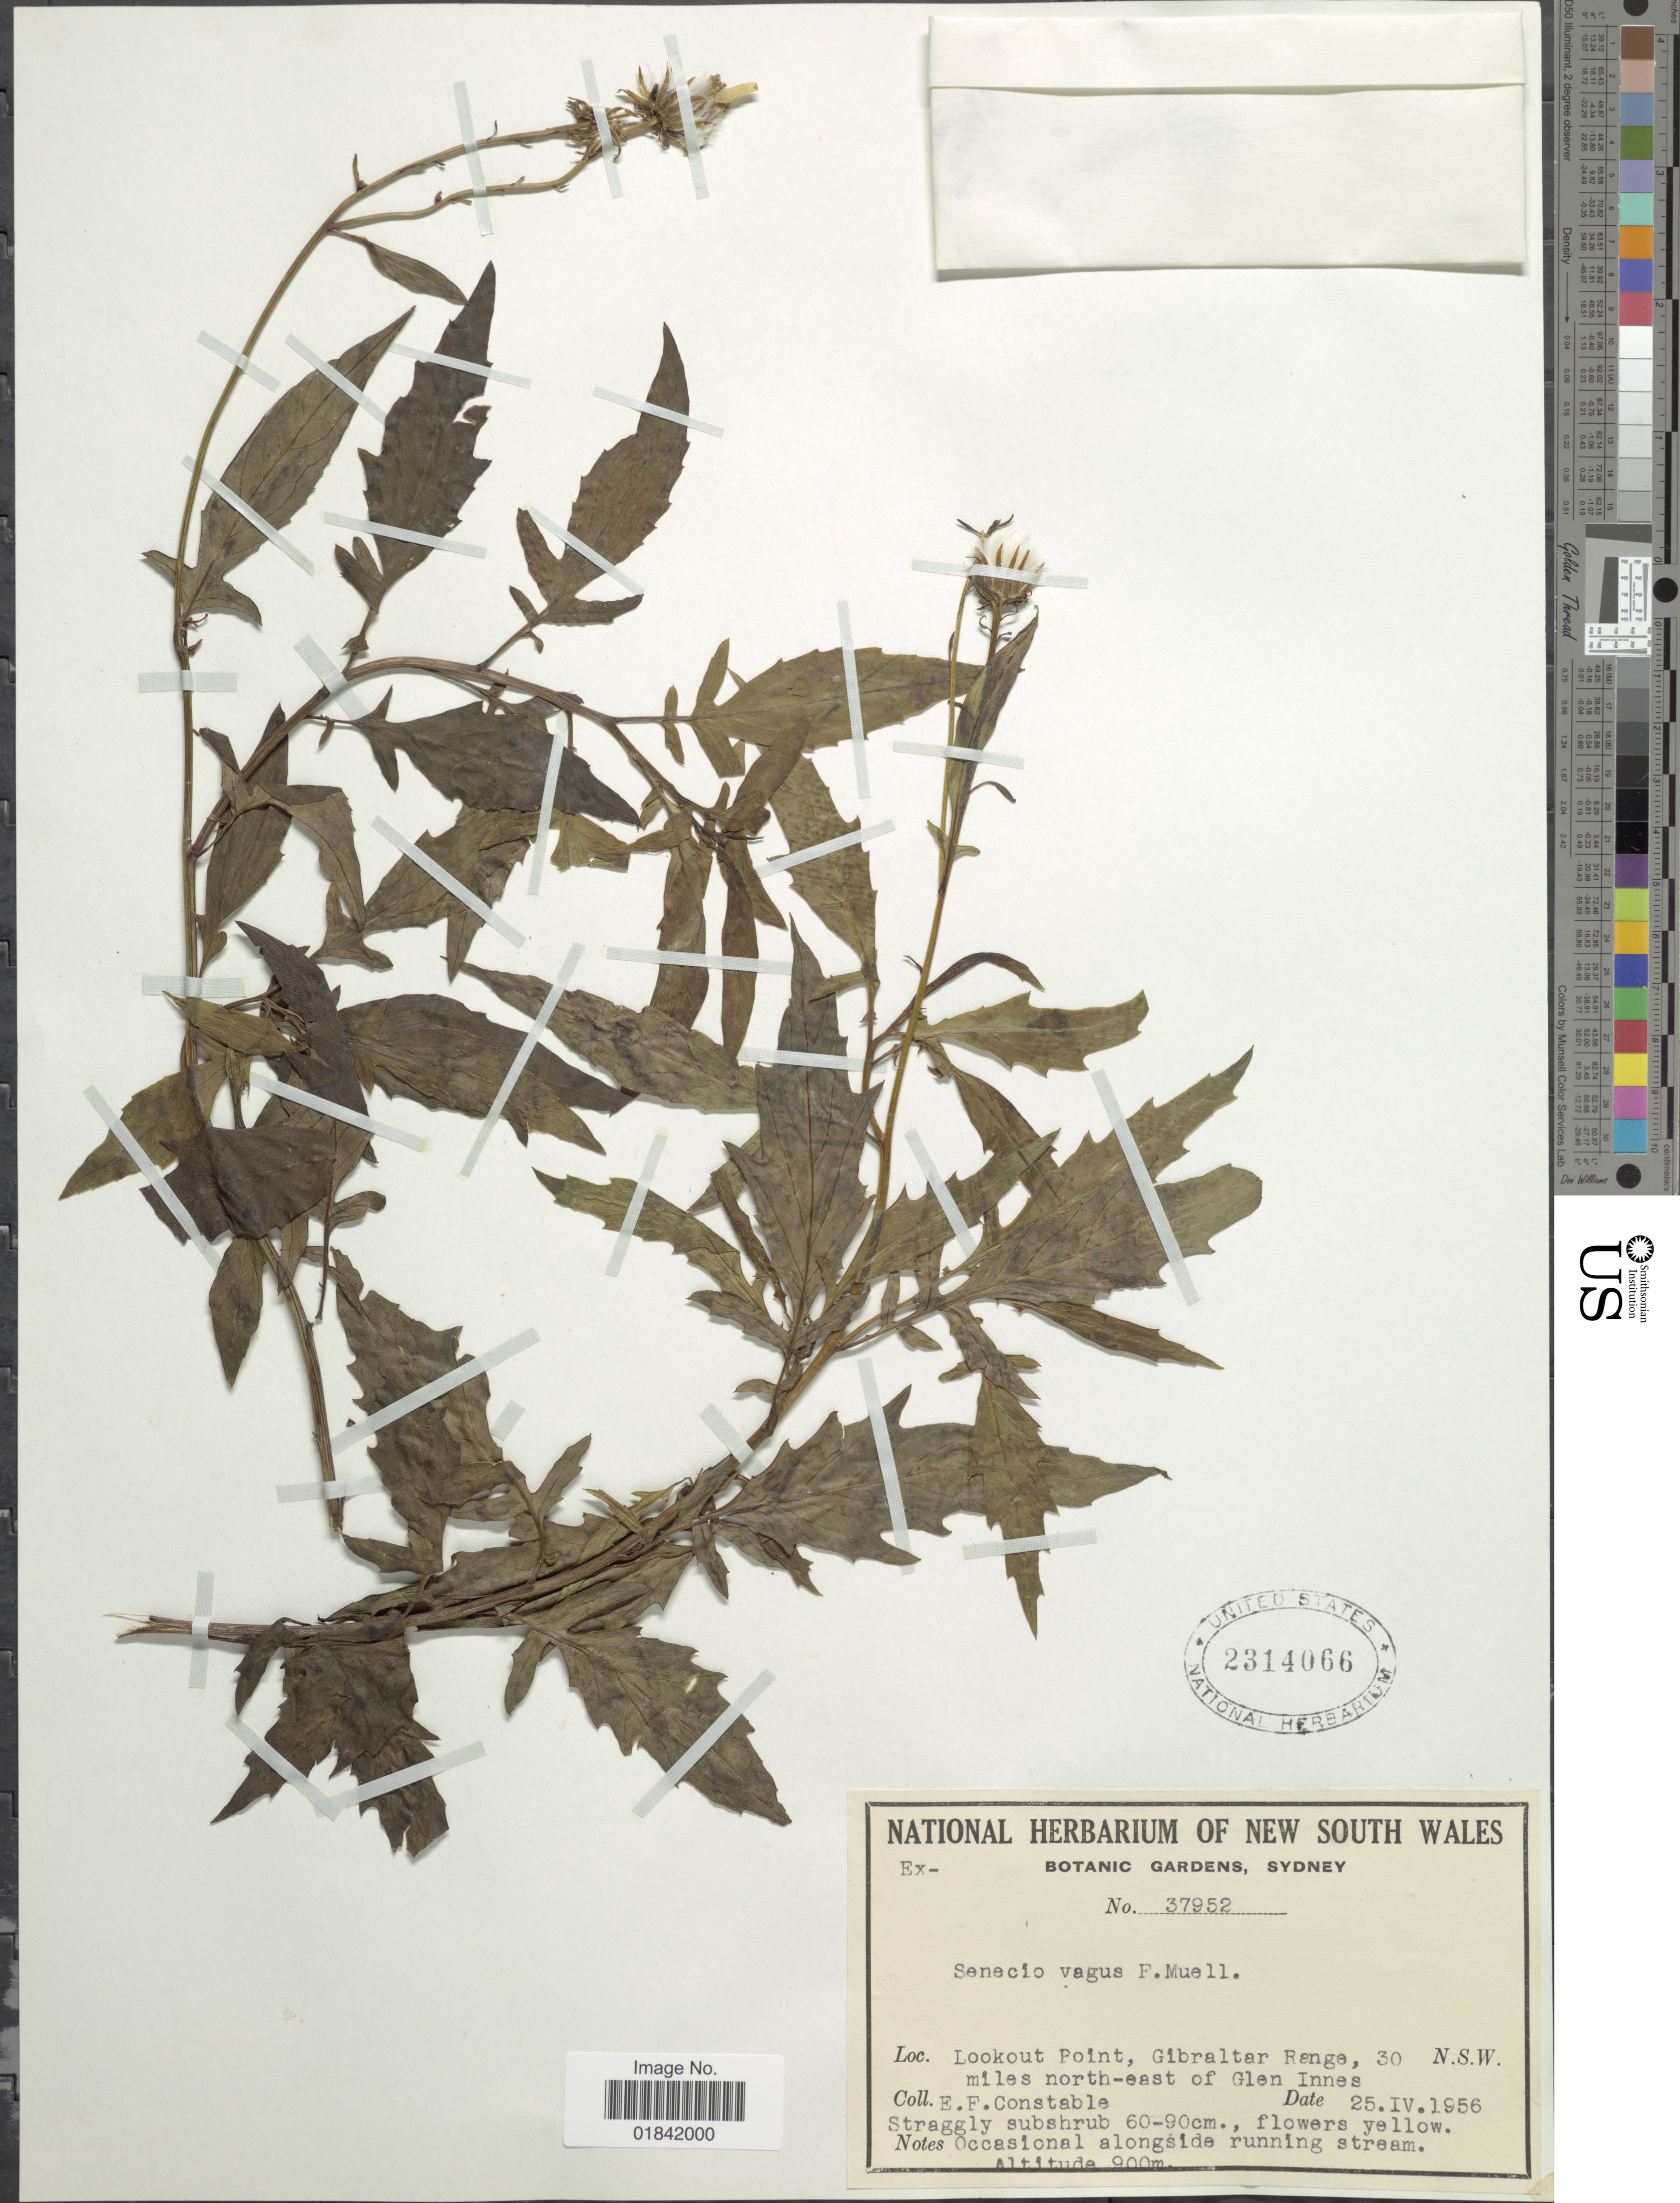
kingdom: Plantae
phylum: Tracheophyta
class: Magnoliopsida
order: Asterales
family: Asteraceae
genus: Senecio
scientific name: Senecio vagus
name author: F. Muell.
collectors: E. F. Constable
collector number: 37952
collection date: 1956-04-25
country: Australia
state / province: New South Wales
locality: Lookout Point, Gibraltar Range, 30 miles north-east of Glen Innes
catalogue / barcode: US 2314066